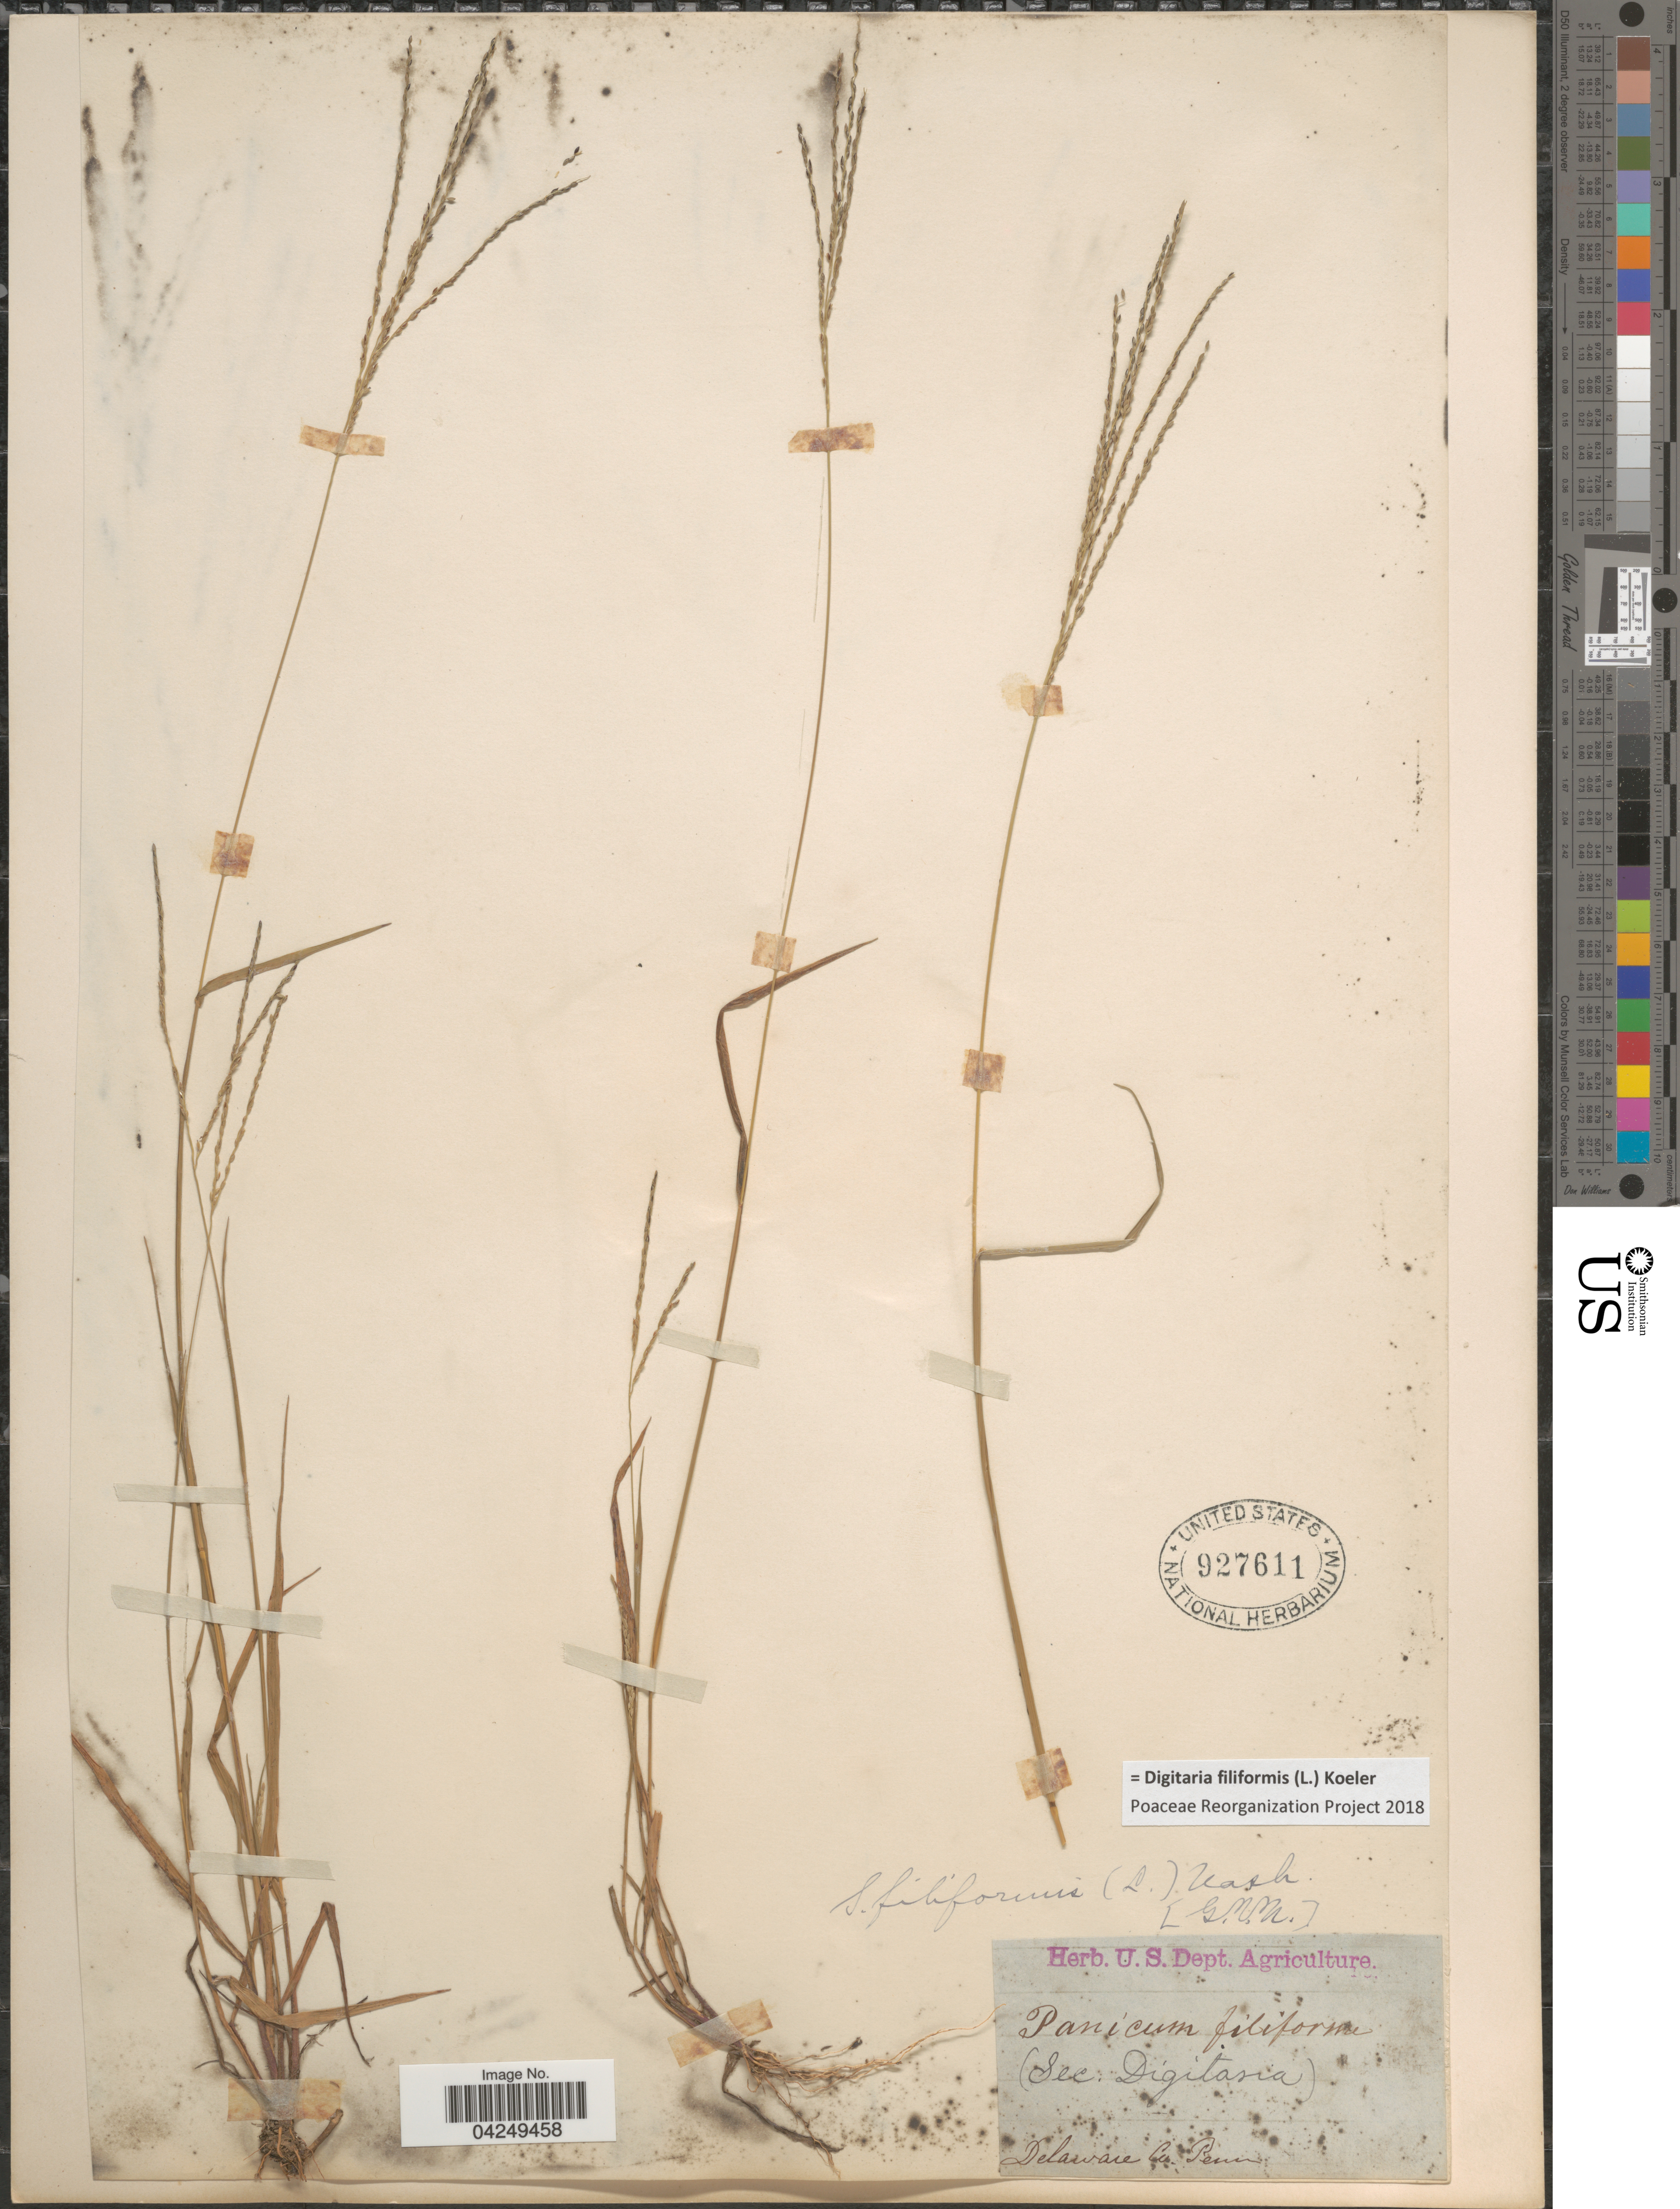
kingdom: Plantae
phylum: Tracheophyta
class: Liliopsida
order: Poales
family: Poaceae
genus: Digitaria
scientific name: Digitaria filiformis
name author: (L.) Koeler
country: United States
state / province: Pennsylvania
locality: Delaware Co.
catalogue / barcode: US 927611